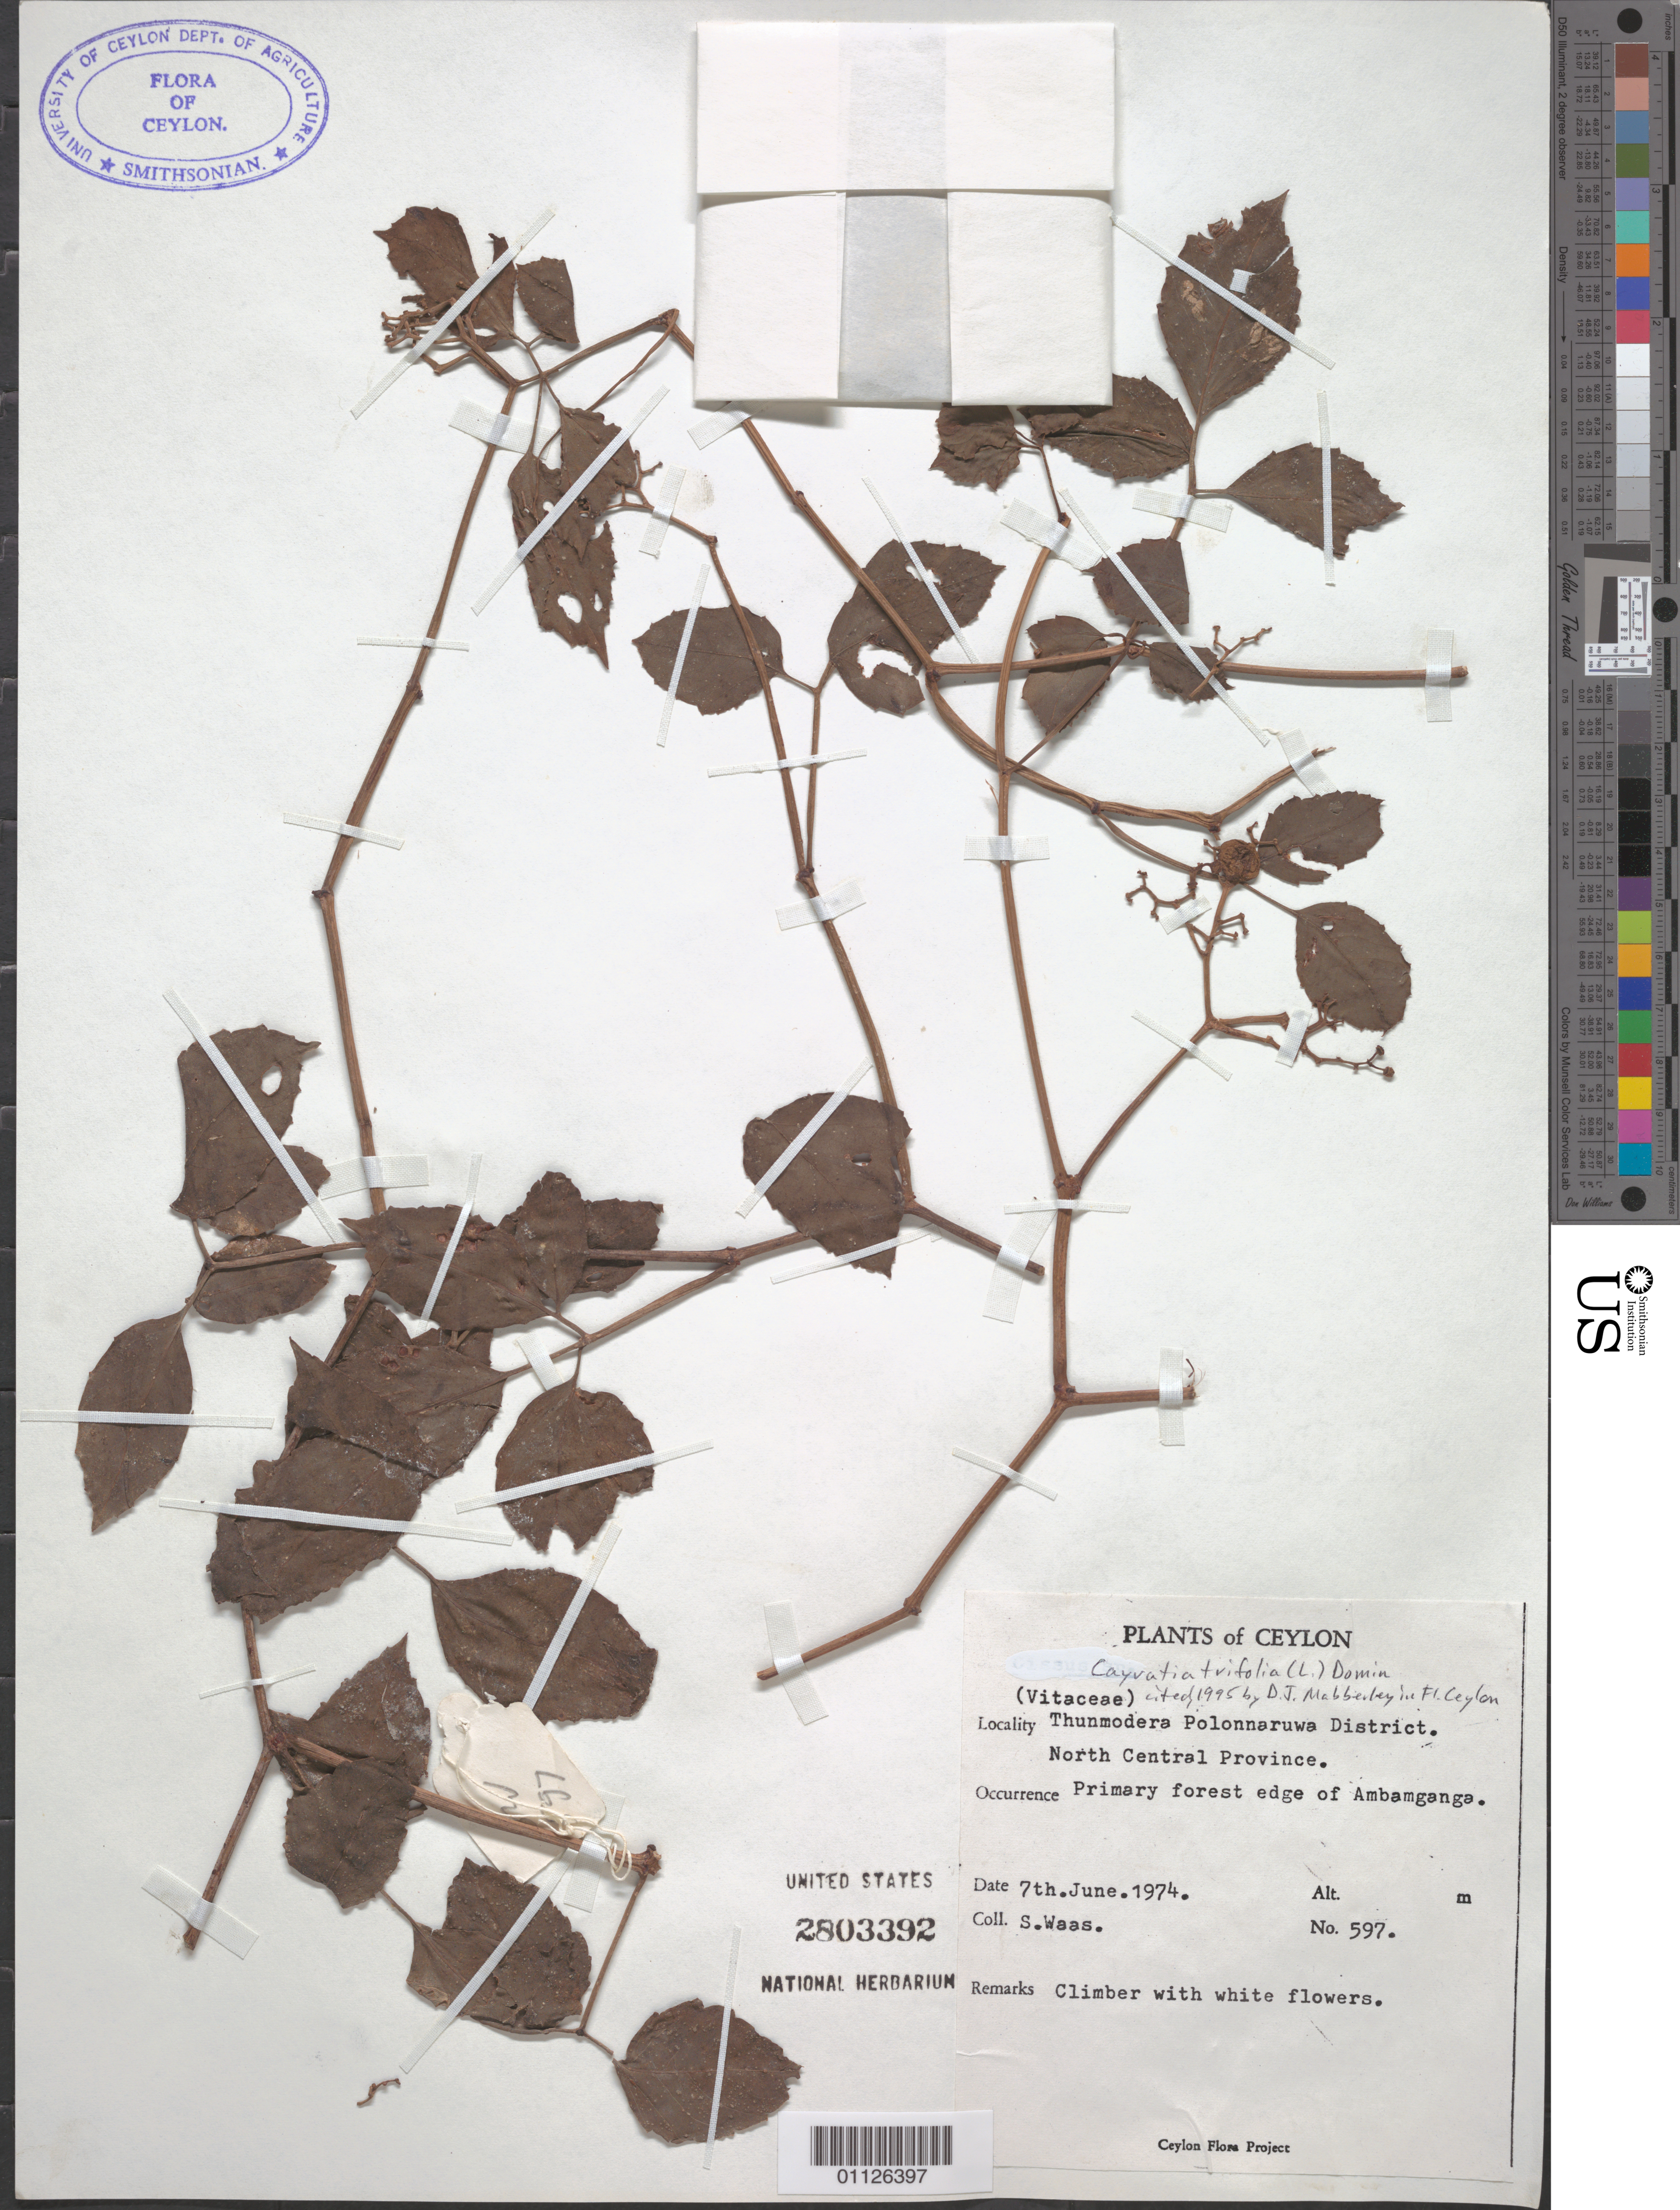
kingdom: Plantae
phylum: Tracheophyta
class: Magnoliopsida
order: Vitales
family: Vitaceae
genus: Causonis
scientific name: Causonis trifolia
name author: (L.) Mabb. & J. Wen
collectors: S. Waas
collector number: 597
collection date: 1974-06-07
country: Sri Lanka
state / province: North Central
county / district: Polonnaruwa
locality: Thunmodera. Edge of Ambamganga.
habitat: Primary forest. Climber.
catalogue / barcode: US 2803392